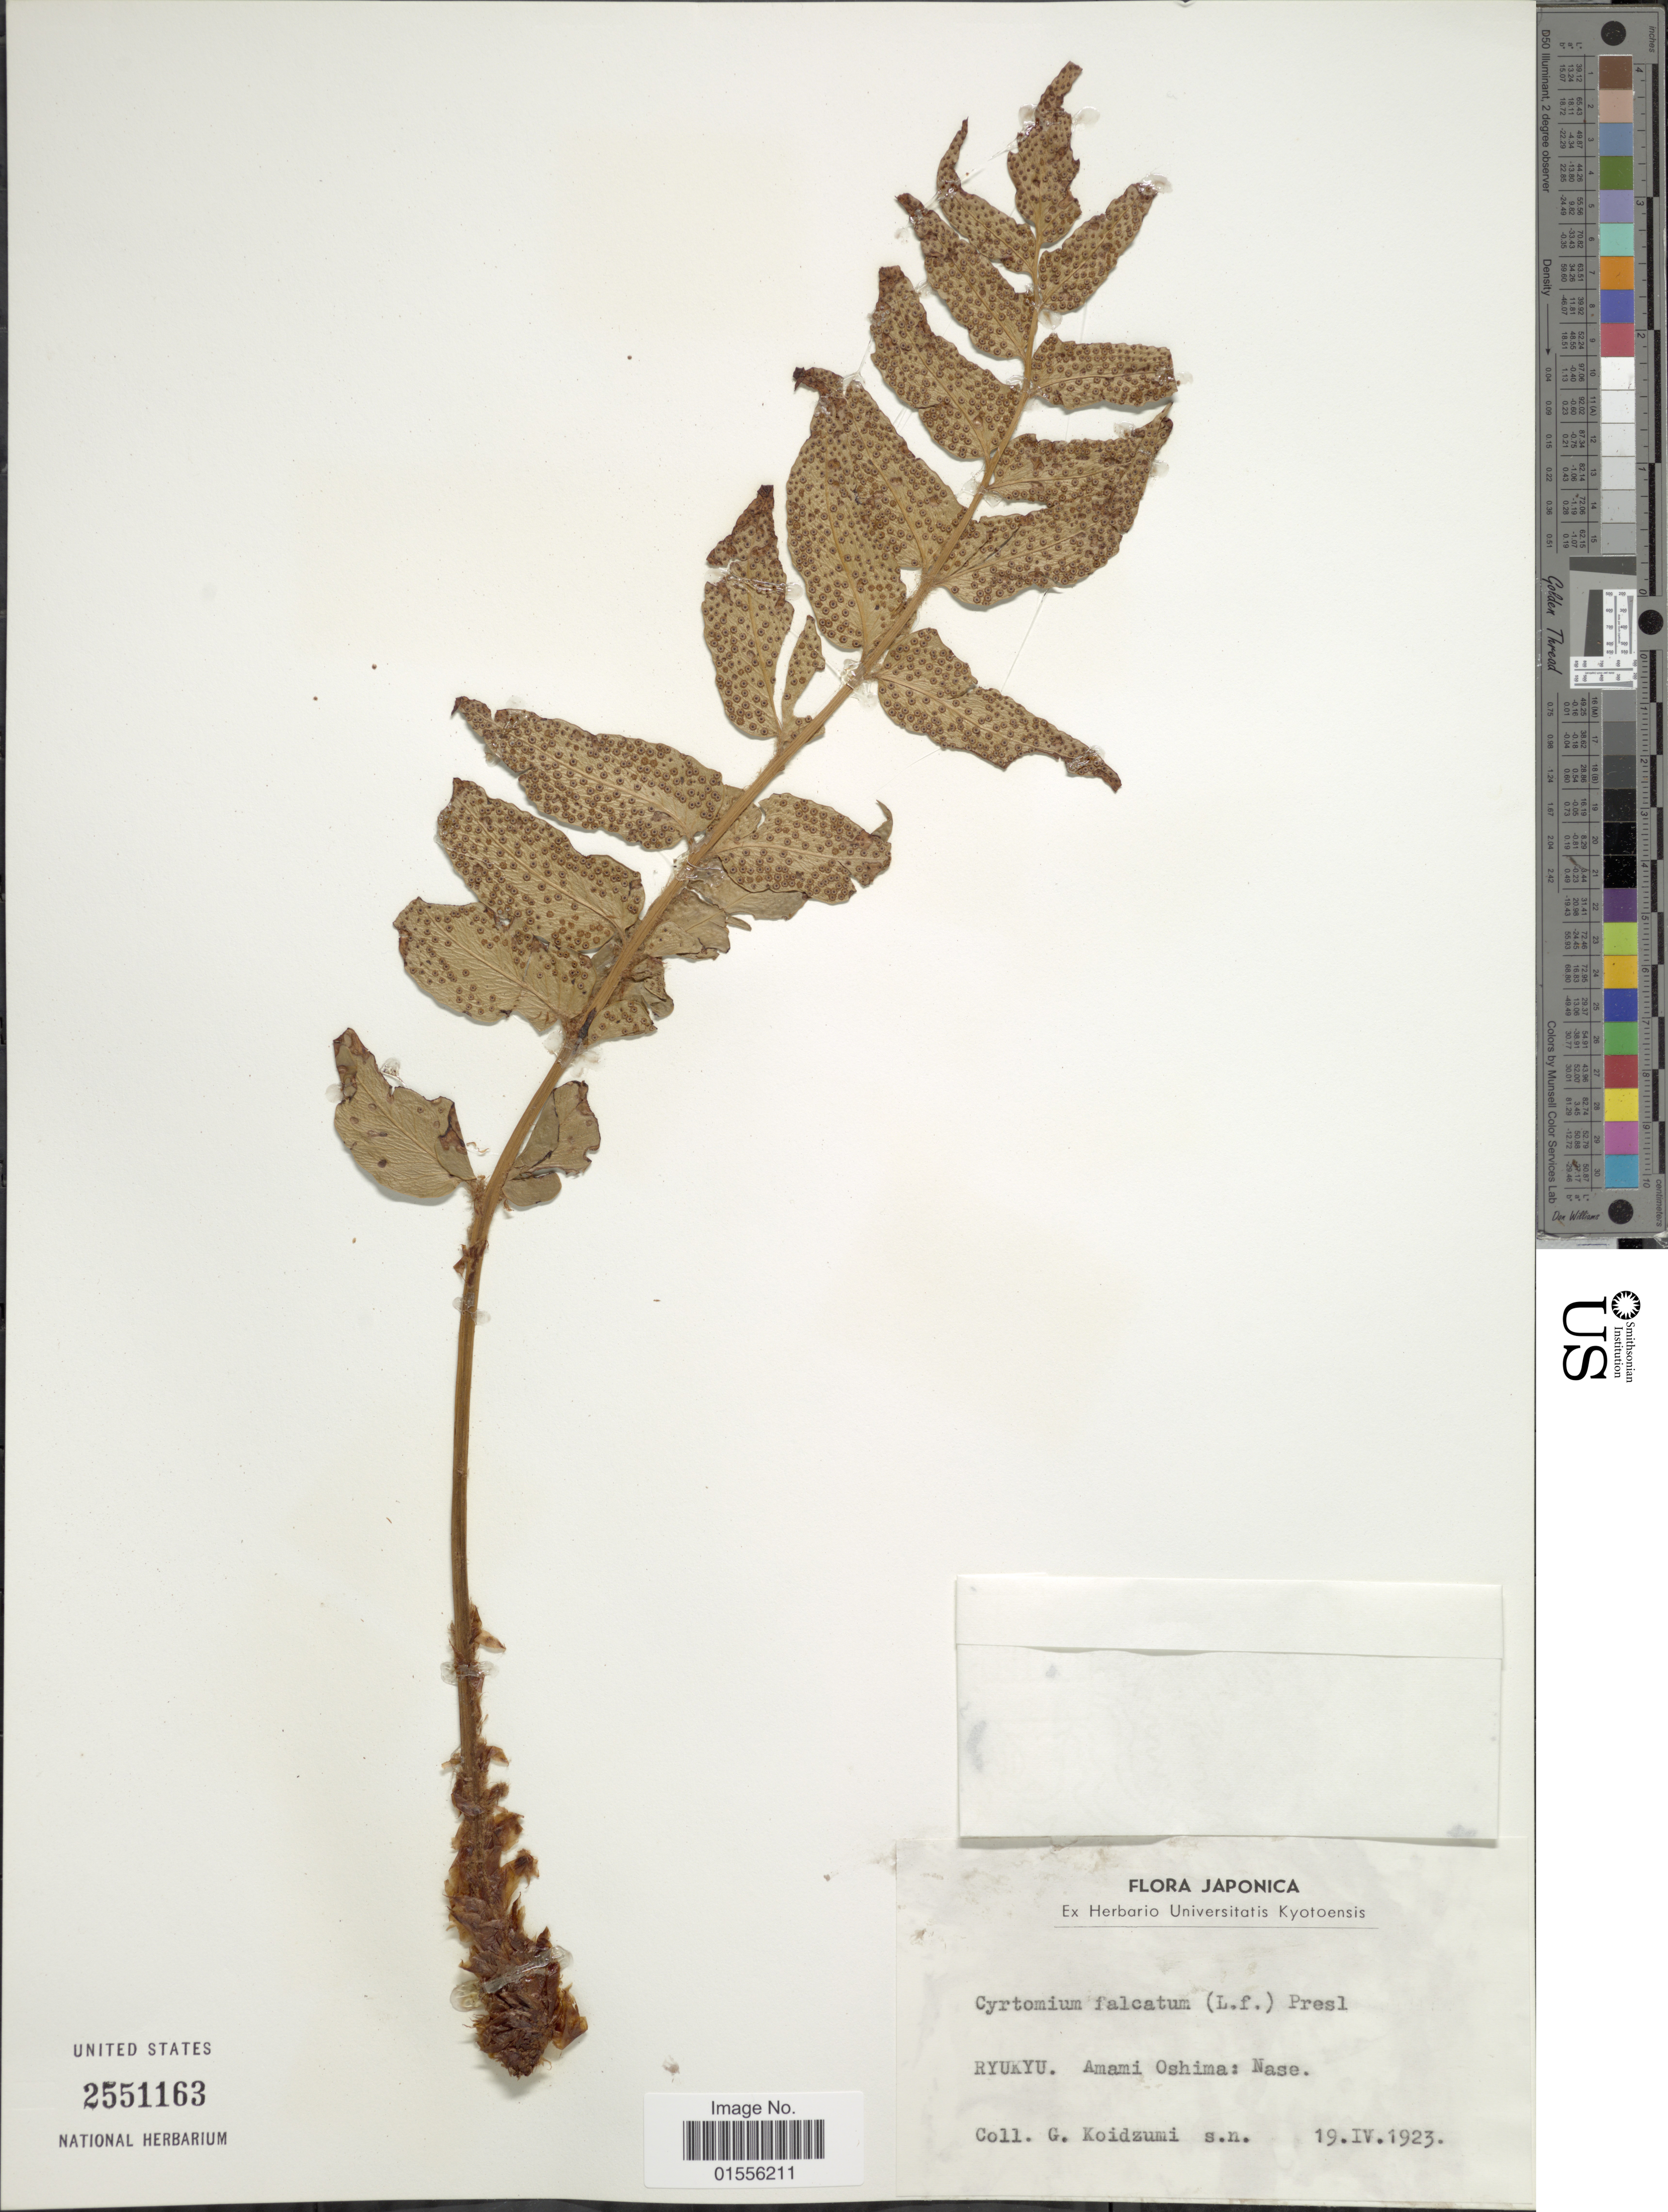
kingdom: Plantae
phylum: Tracheophyta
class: Polypodiopsida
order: Polypodiales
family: Dryopteridaceae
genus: Cyrtomium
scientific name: Cyrtomium falcatum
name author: (L. f.) C. Presl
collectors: G. Koidzumi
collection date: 1923-04-19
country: Japan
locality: Ryukyu. Amami Oshima: Nase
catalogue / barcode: US 2551163